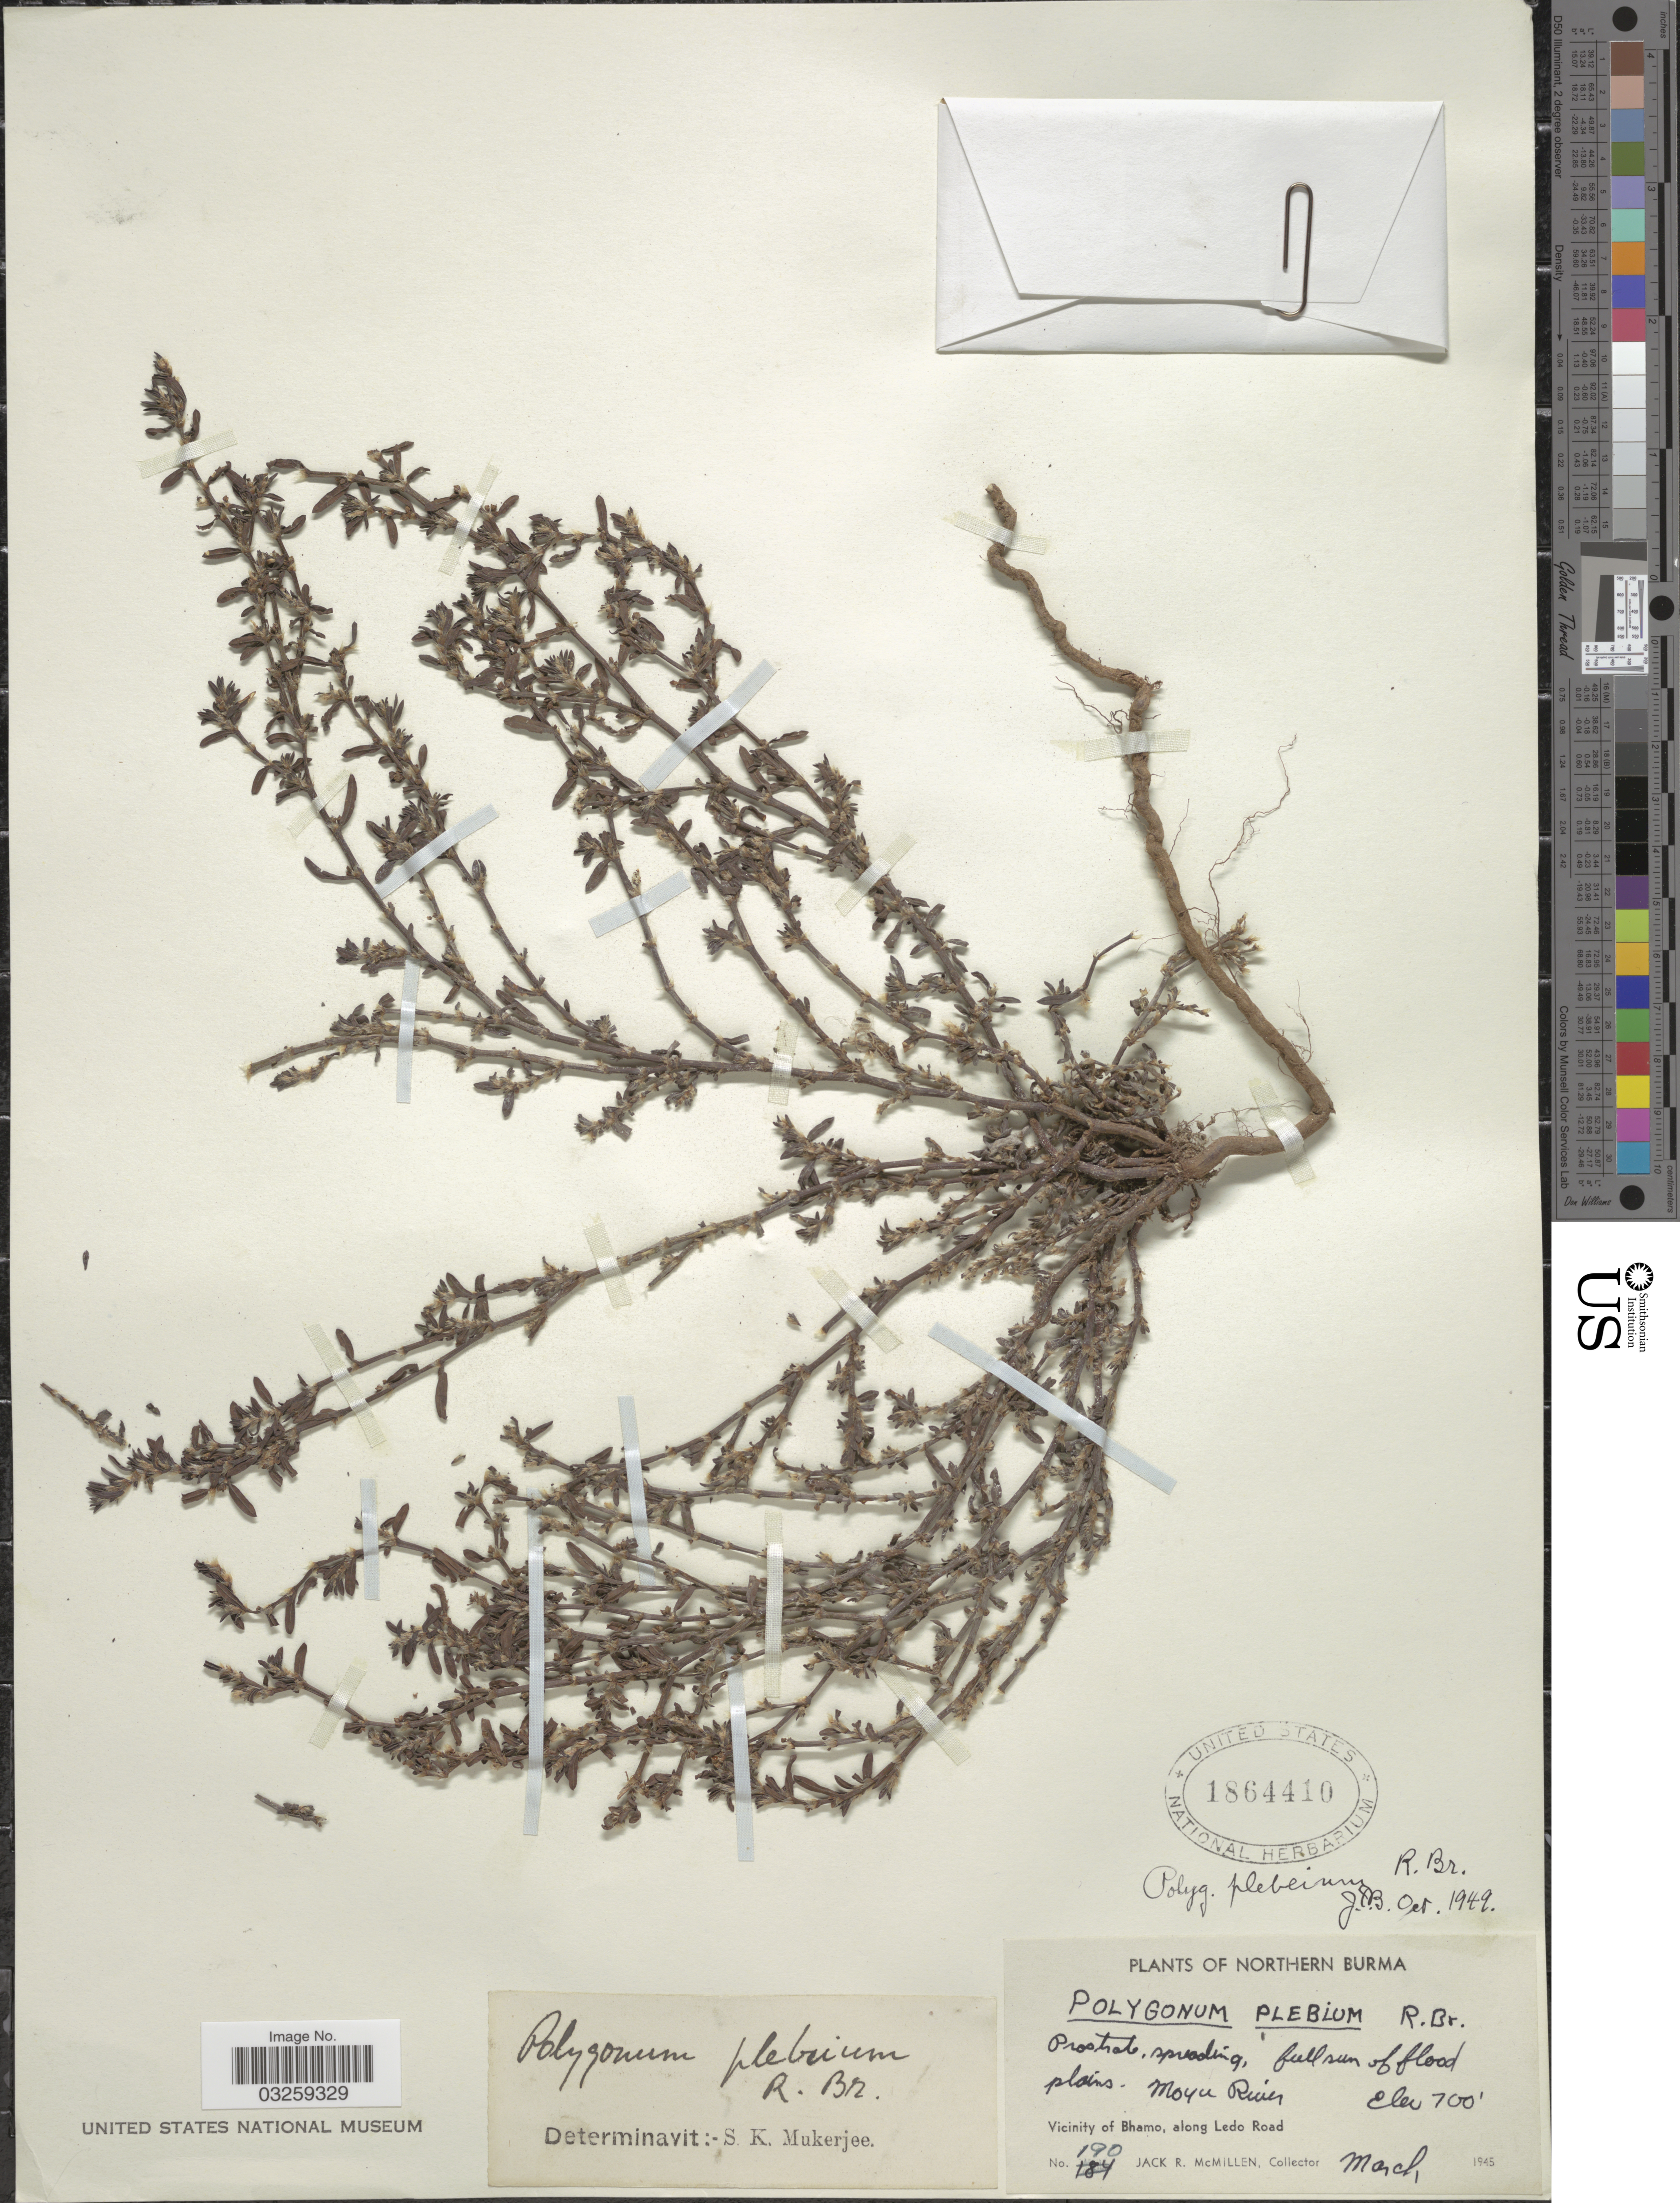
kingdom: Plantae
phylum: Tracheophyta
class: Magnoliopsida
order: Caryophyllales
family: Polygonaceae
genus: Polygonum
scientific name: Polygonum plebeium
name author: R. Br.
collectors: J. McMillen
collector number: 190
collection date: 1945-03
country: Myanmar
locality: Northern Burma. Moyu River. Vicinity of Bhamo, along Ledo Road.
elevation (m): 213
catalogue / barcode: US 1864410